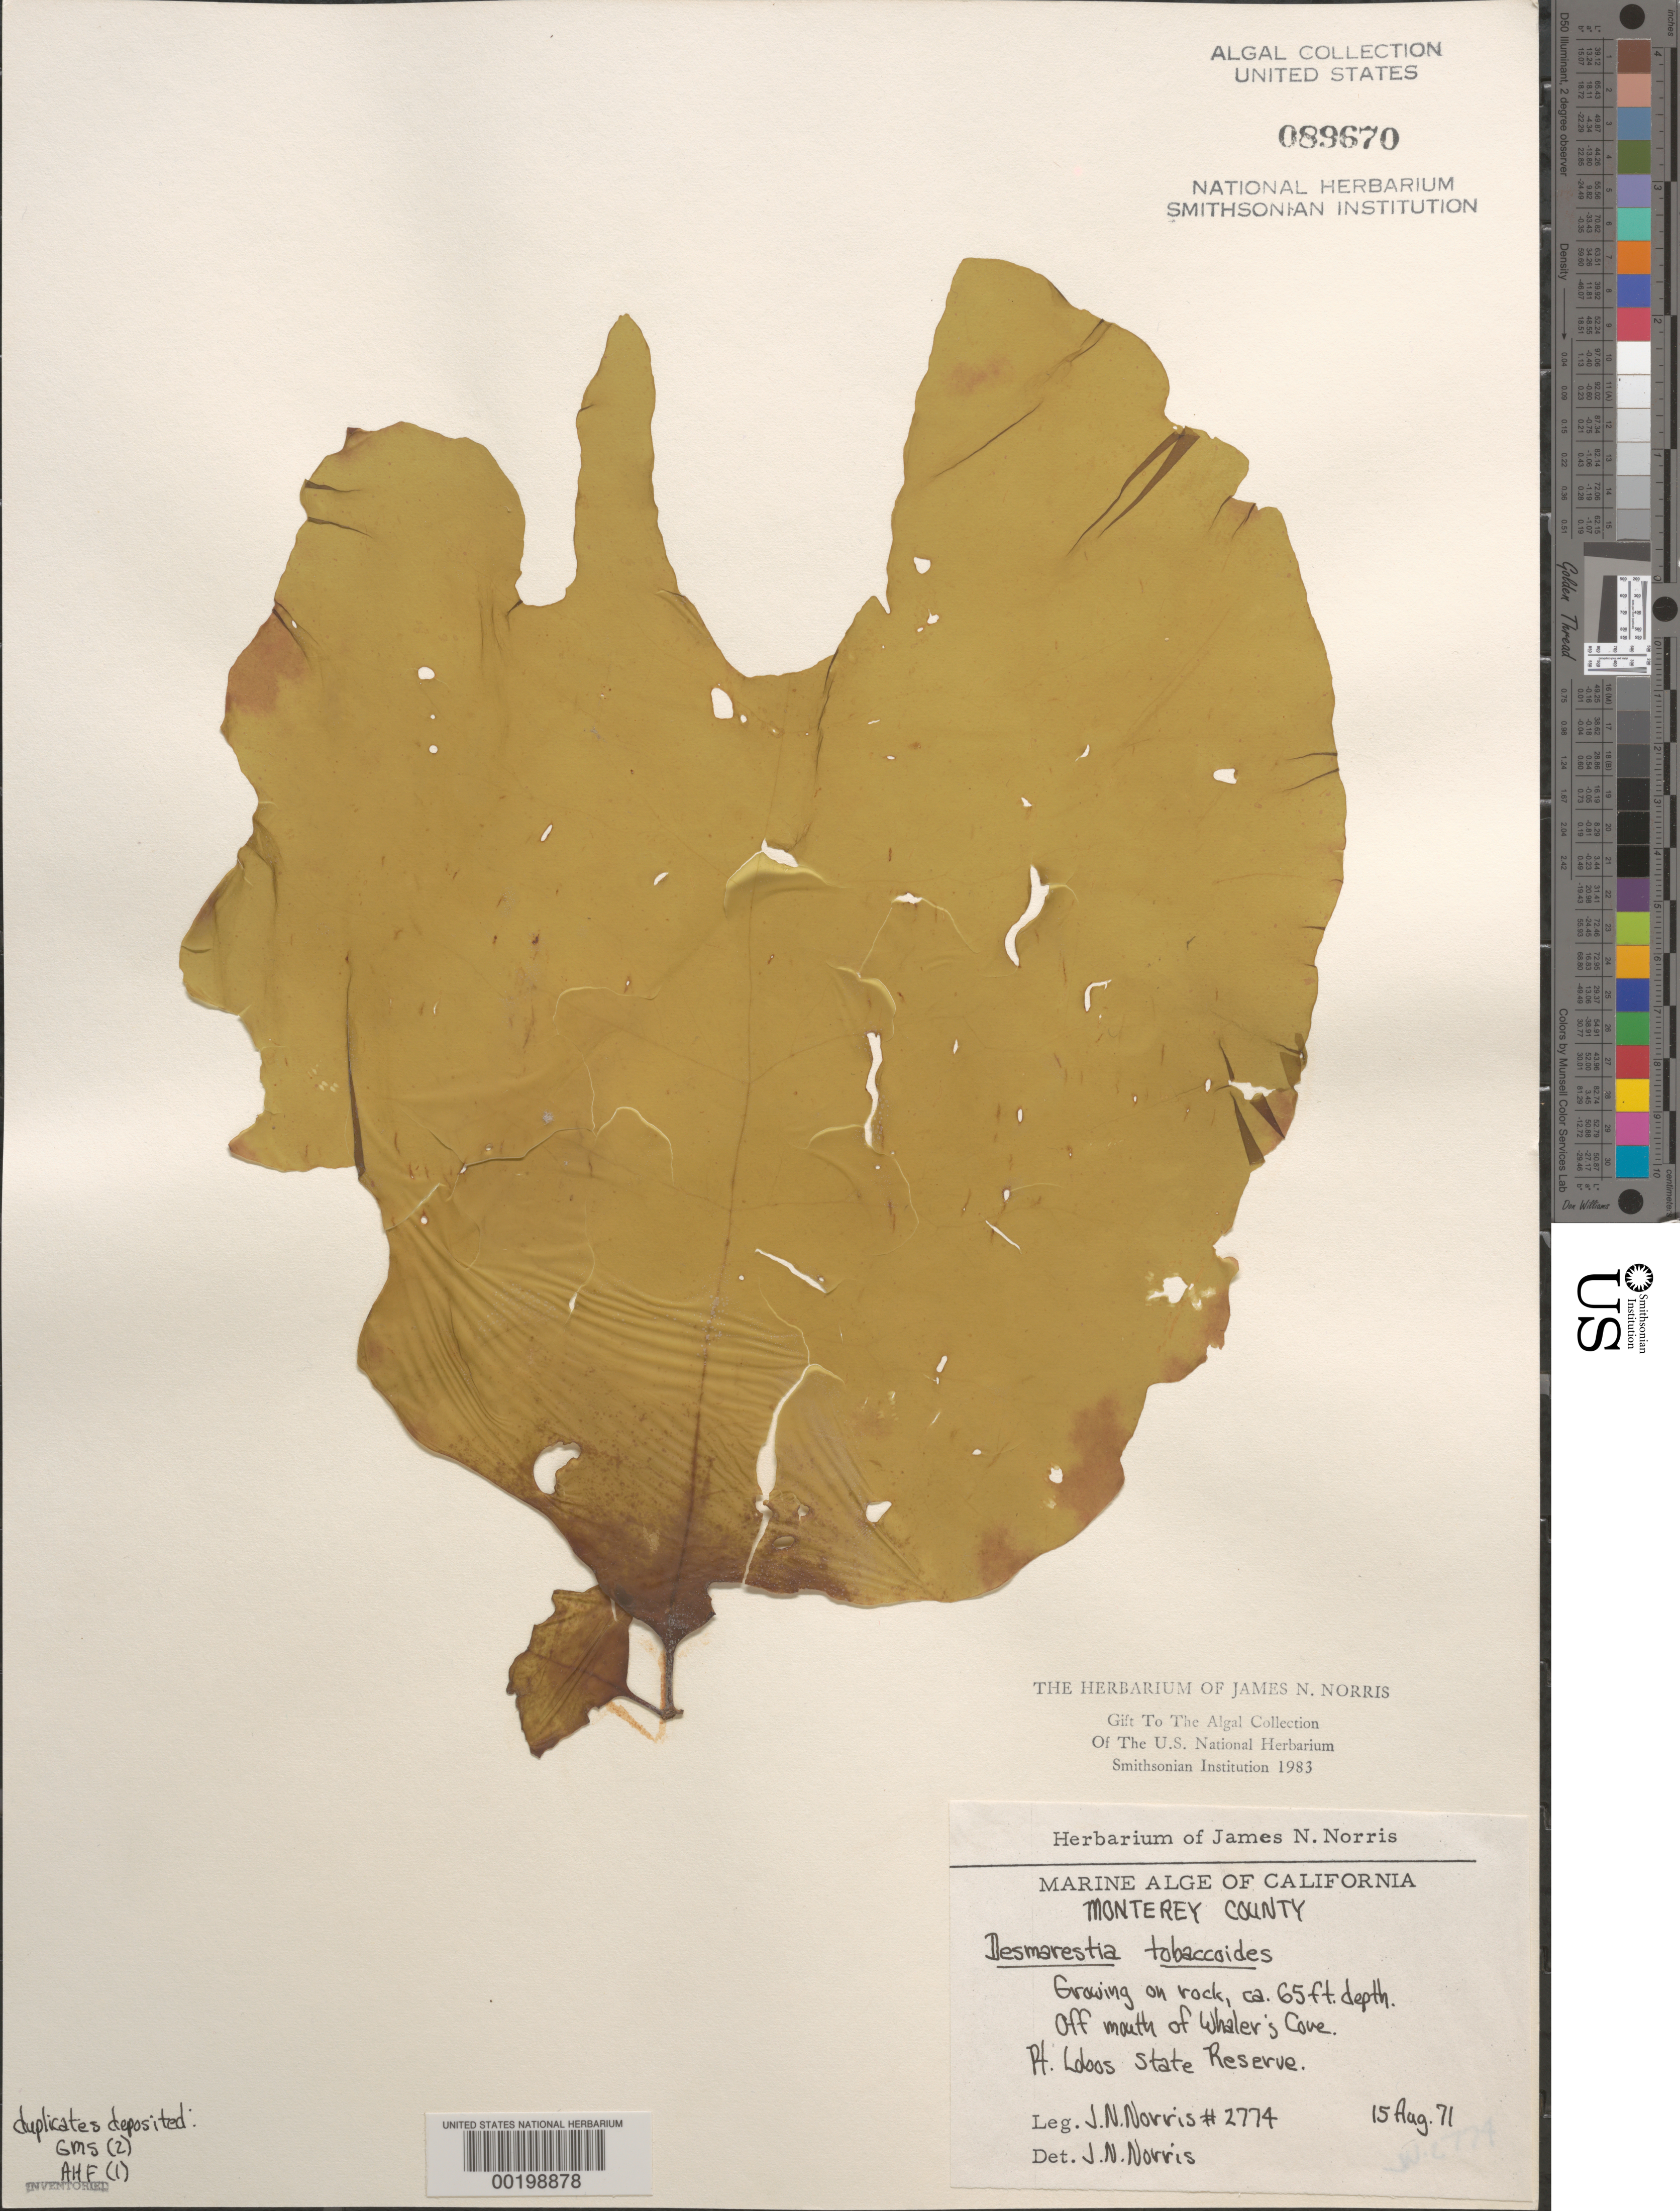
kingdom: Chromista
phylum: Ochrophyta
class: Phaeophyceae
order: Desmarestiales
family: Desmarestiaceae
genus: Desmarestia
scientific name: Desmarestia tabacoides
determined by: Norris, James N.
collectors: J. N. Norris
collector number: JN-2774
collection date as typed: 15 Aug 1971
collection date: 1971-08-15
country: United States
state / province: California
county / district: Monterey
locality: Point Lobos State Reserve, off Whaler's Cove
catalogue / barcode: US 89670